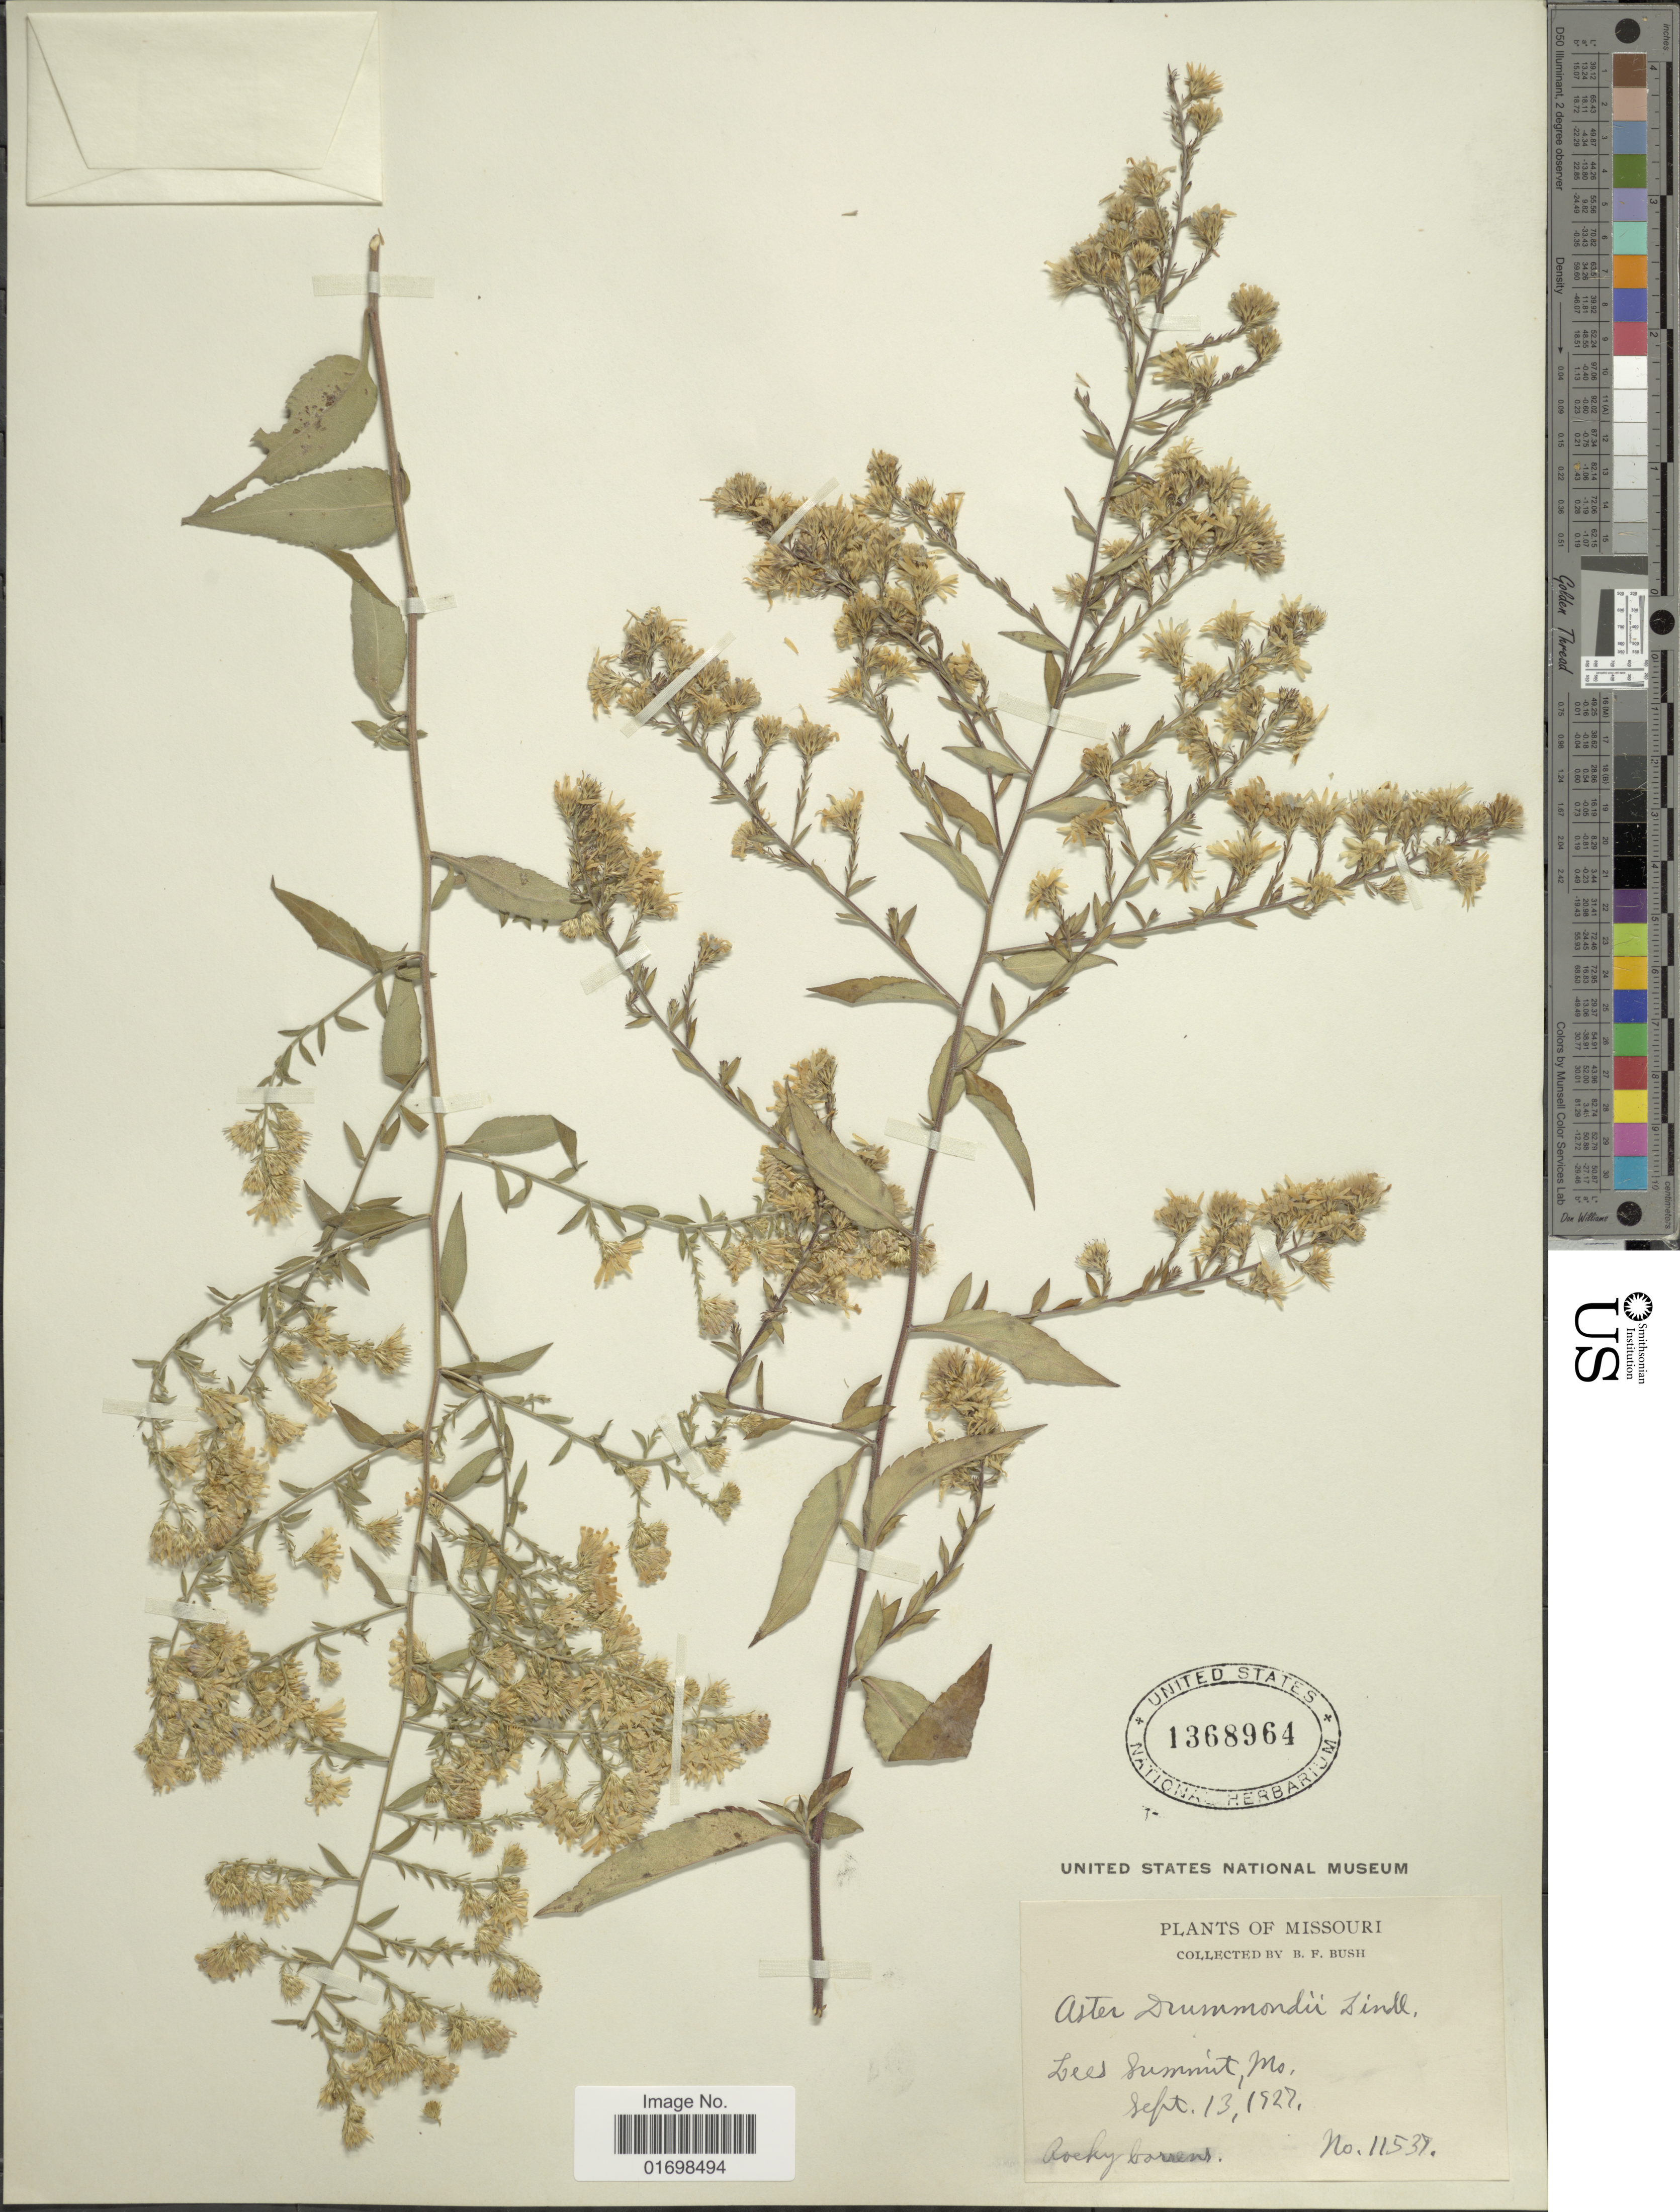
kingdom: Plantae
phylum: Tracheophyta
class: Magnoliopsida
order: Asterales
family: Asteraceae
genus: Symphyotrichum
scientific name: Symphyotrichum drummondii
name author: (Lindl.) G.L. Nesom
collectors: B. F. Bush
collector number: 11537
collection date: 1927-09-13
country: United States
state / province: Missouri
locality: Lees Summit, Mo.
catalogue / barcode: US 1368964